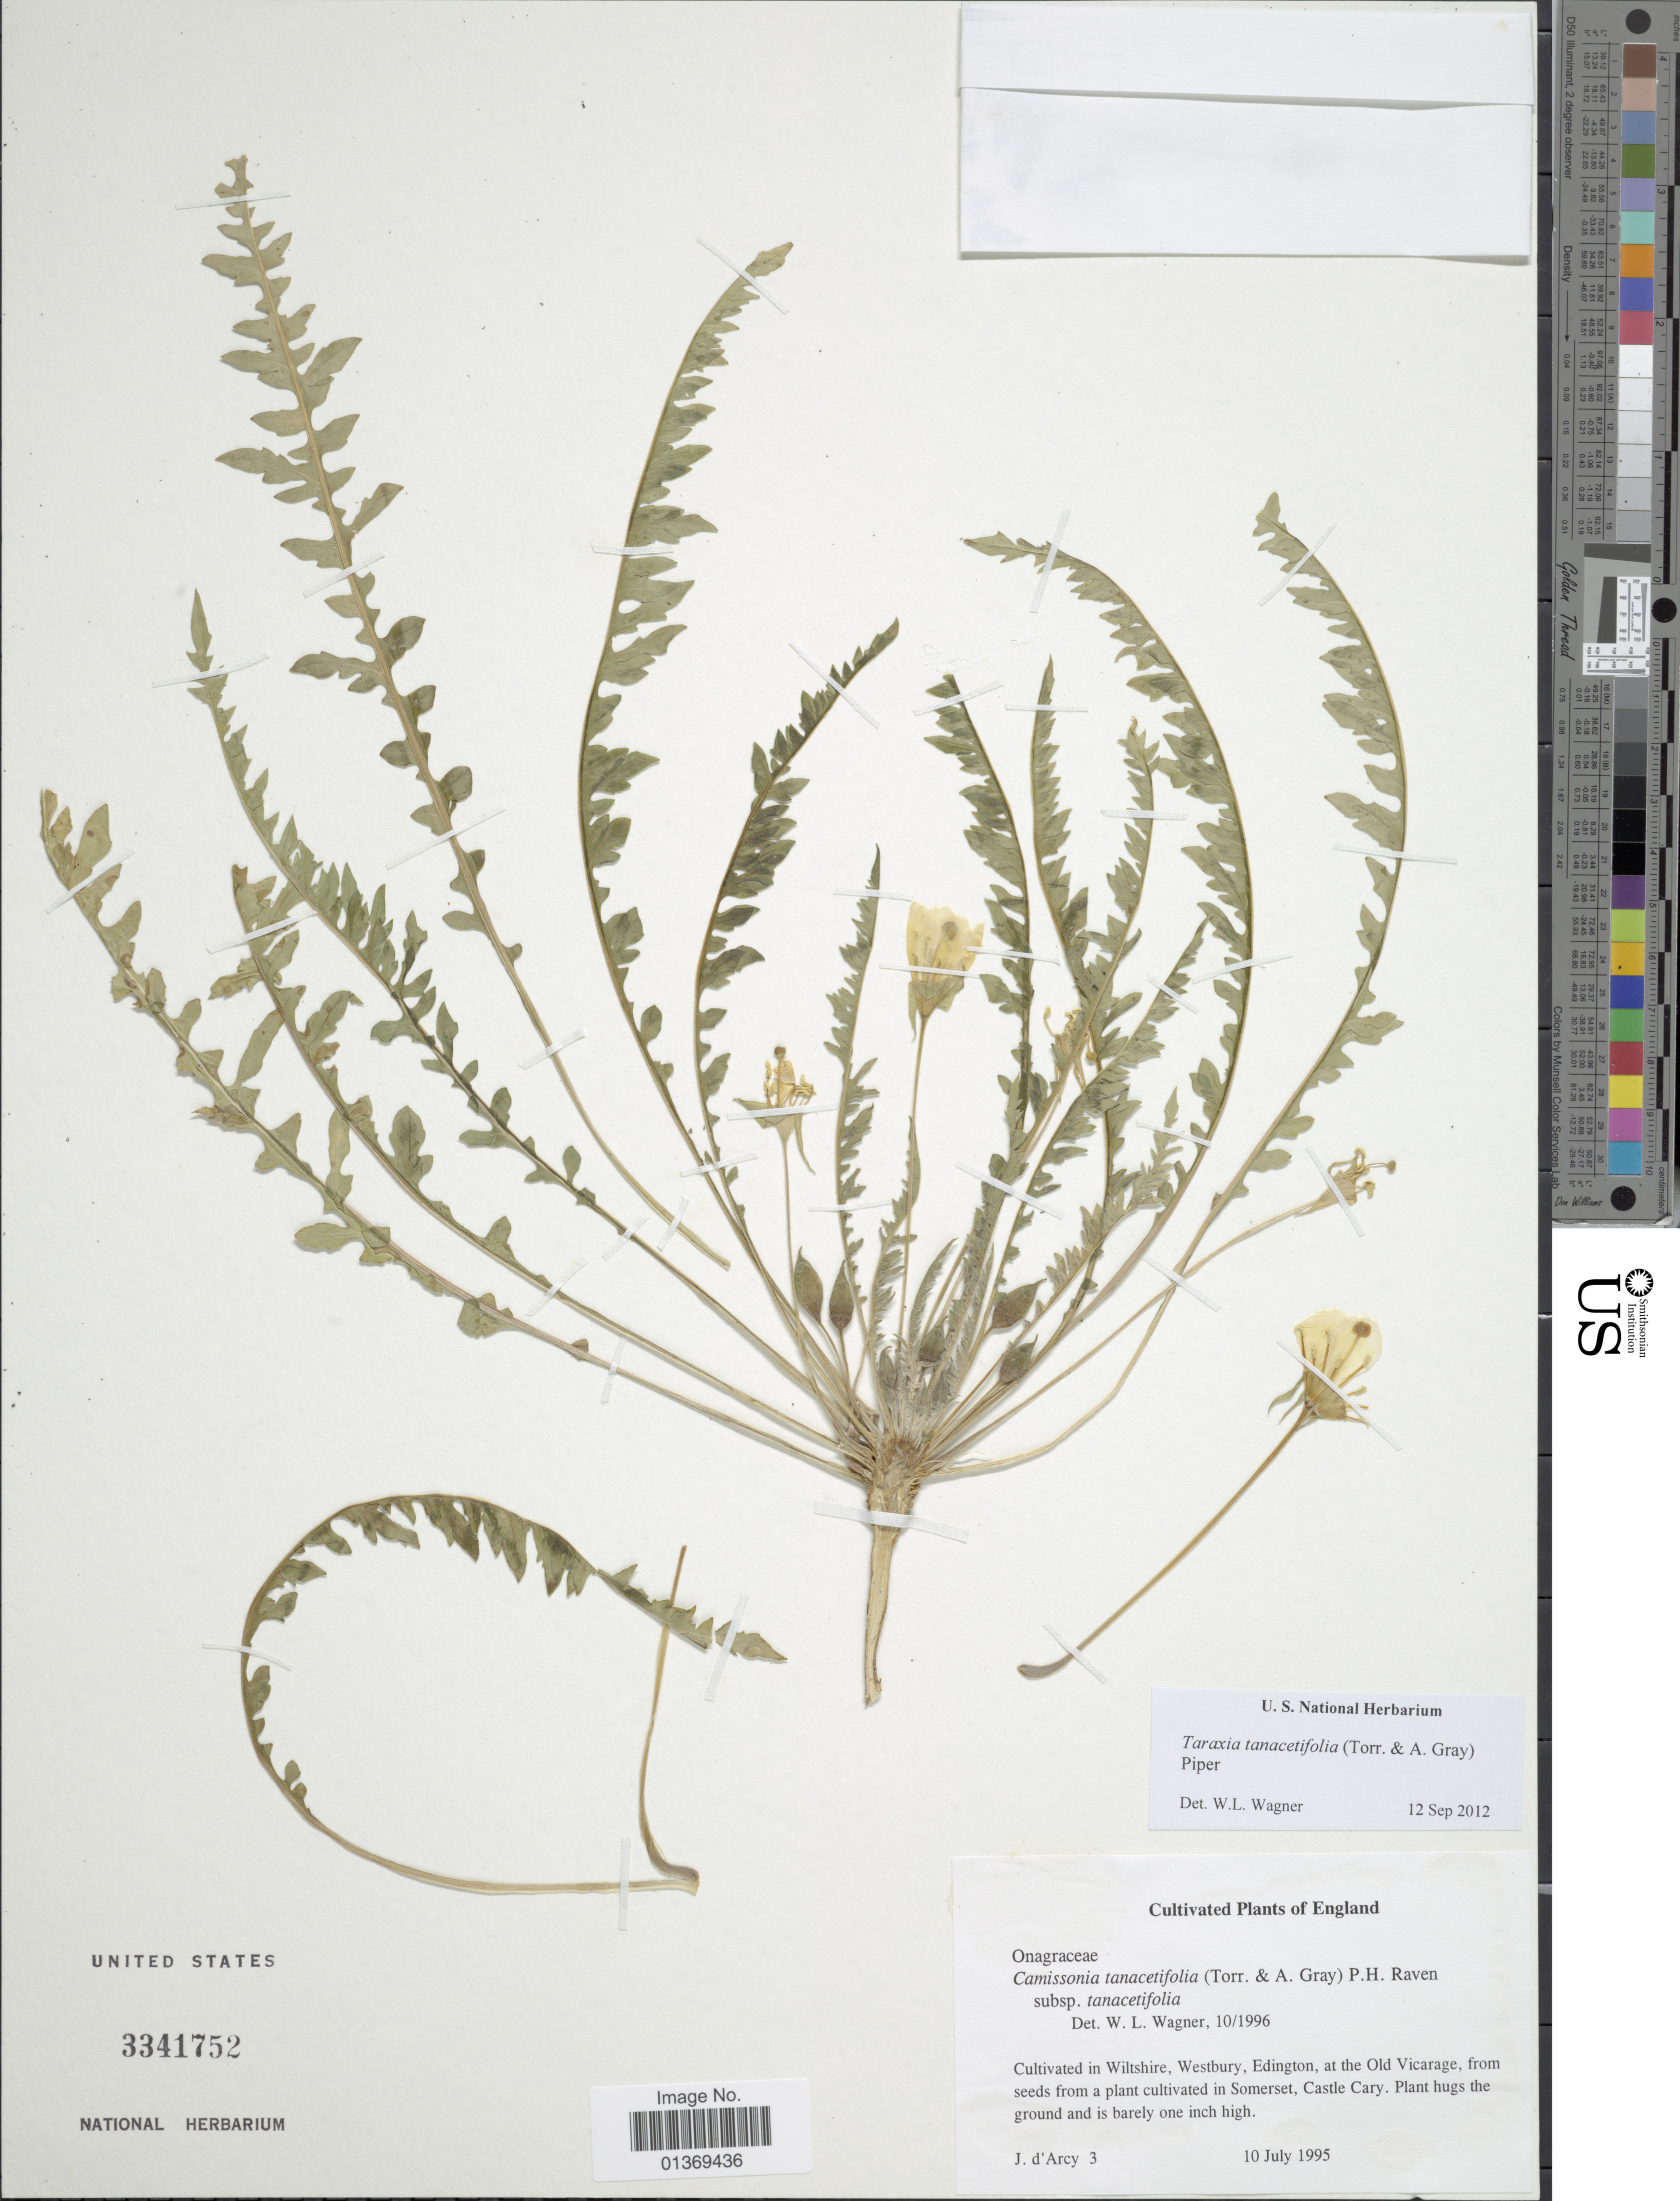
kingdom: Plantae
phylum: Tracheophyta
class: Magnoliopsida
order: Myrtales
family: Onagraceae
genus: Taraxia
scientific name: Taraxia tanacetifolia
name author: (Torr. & A. Gray) Piper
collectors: J. J. D'Arcy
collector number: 3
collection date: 1995-07-10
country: United Kingdom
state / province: England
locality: In Wiltshire, Westbury, Edington, at the Old Vicarage, from seeds from a plant cultivated in Somerset, Castle Cary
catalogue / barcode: US 3341752